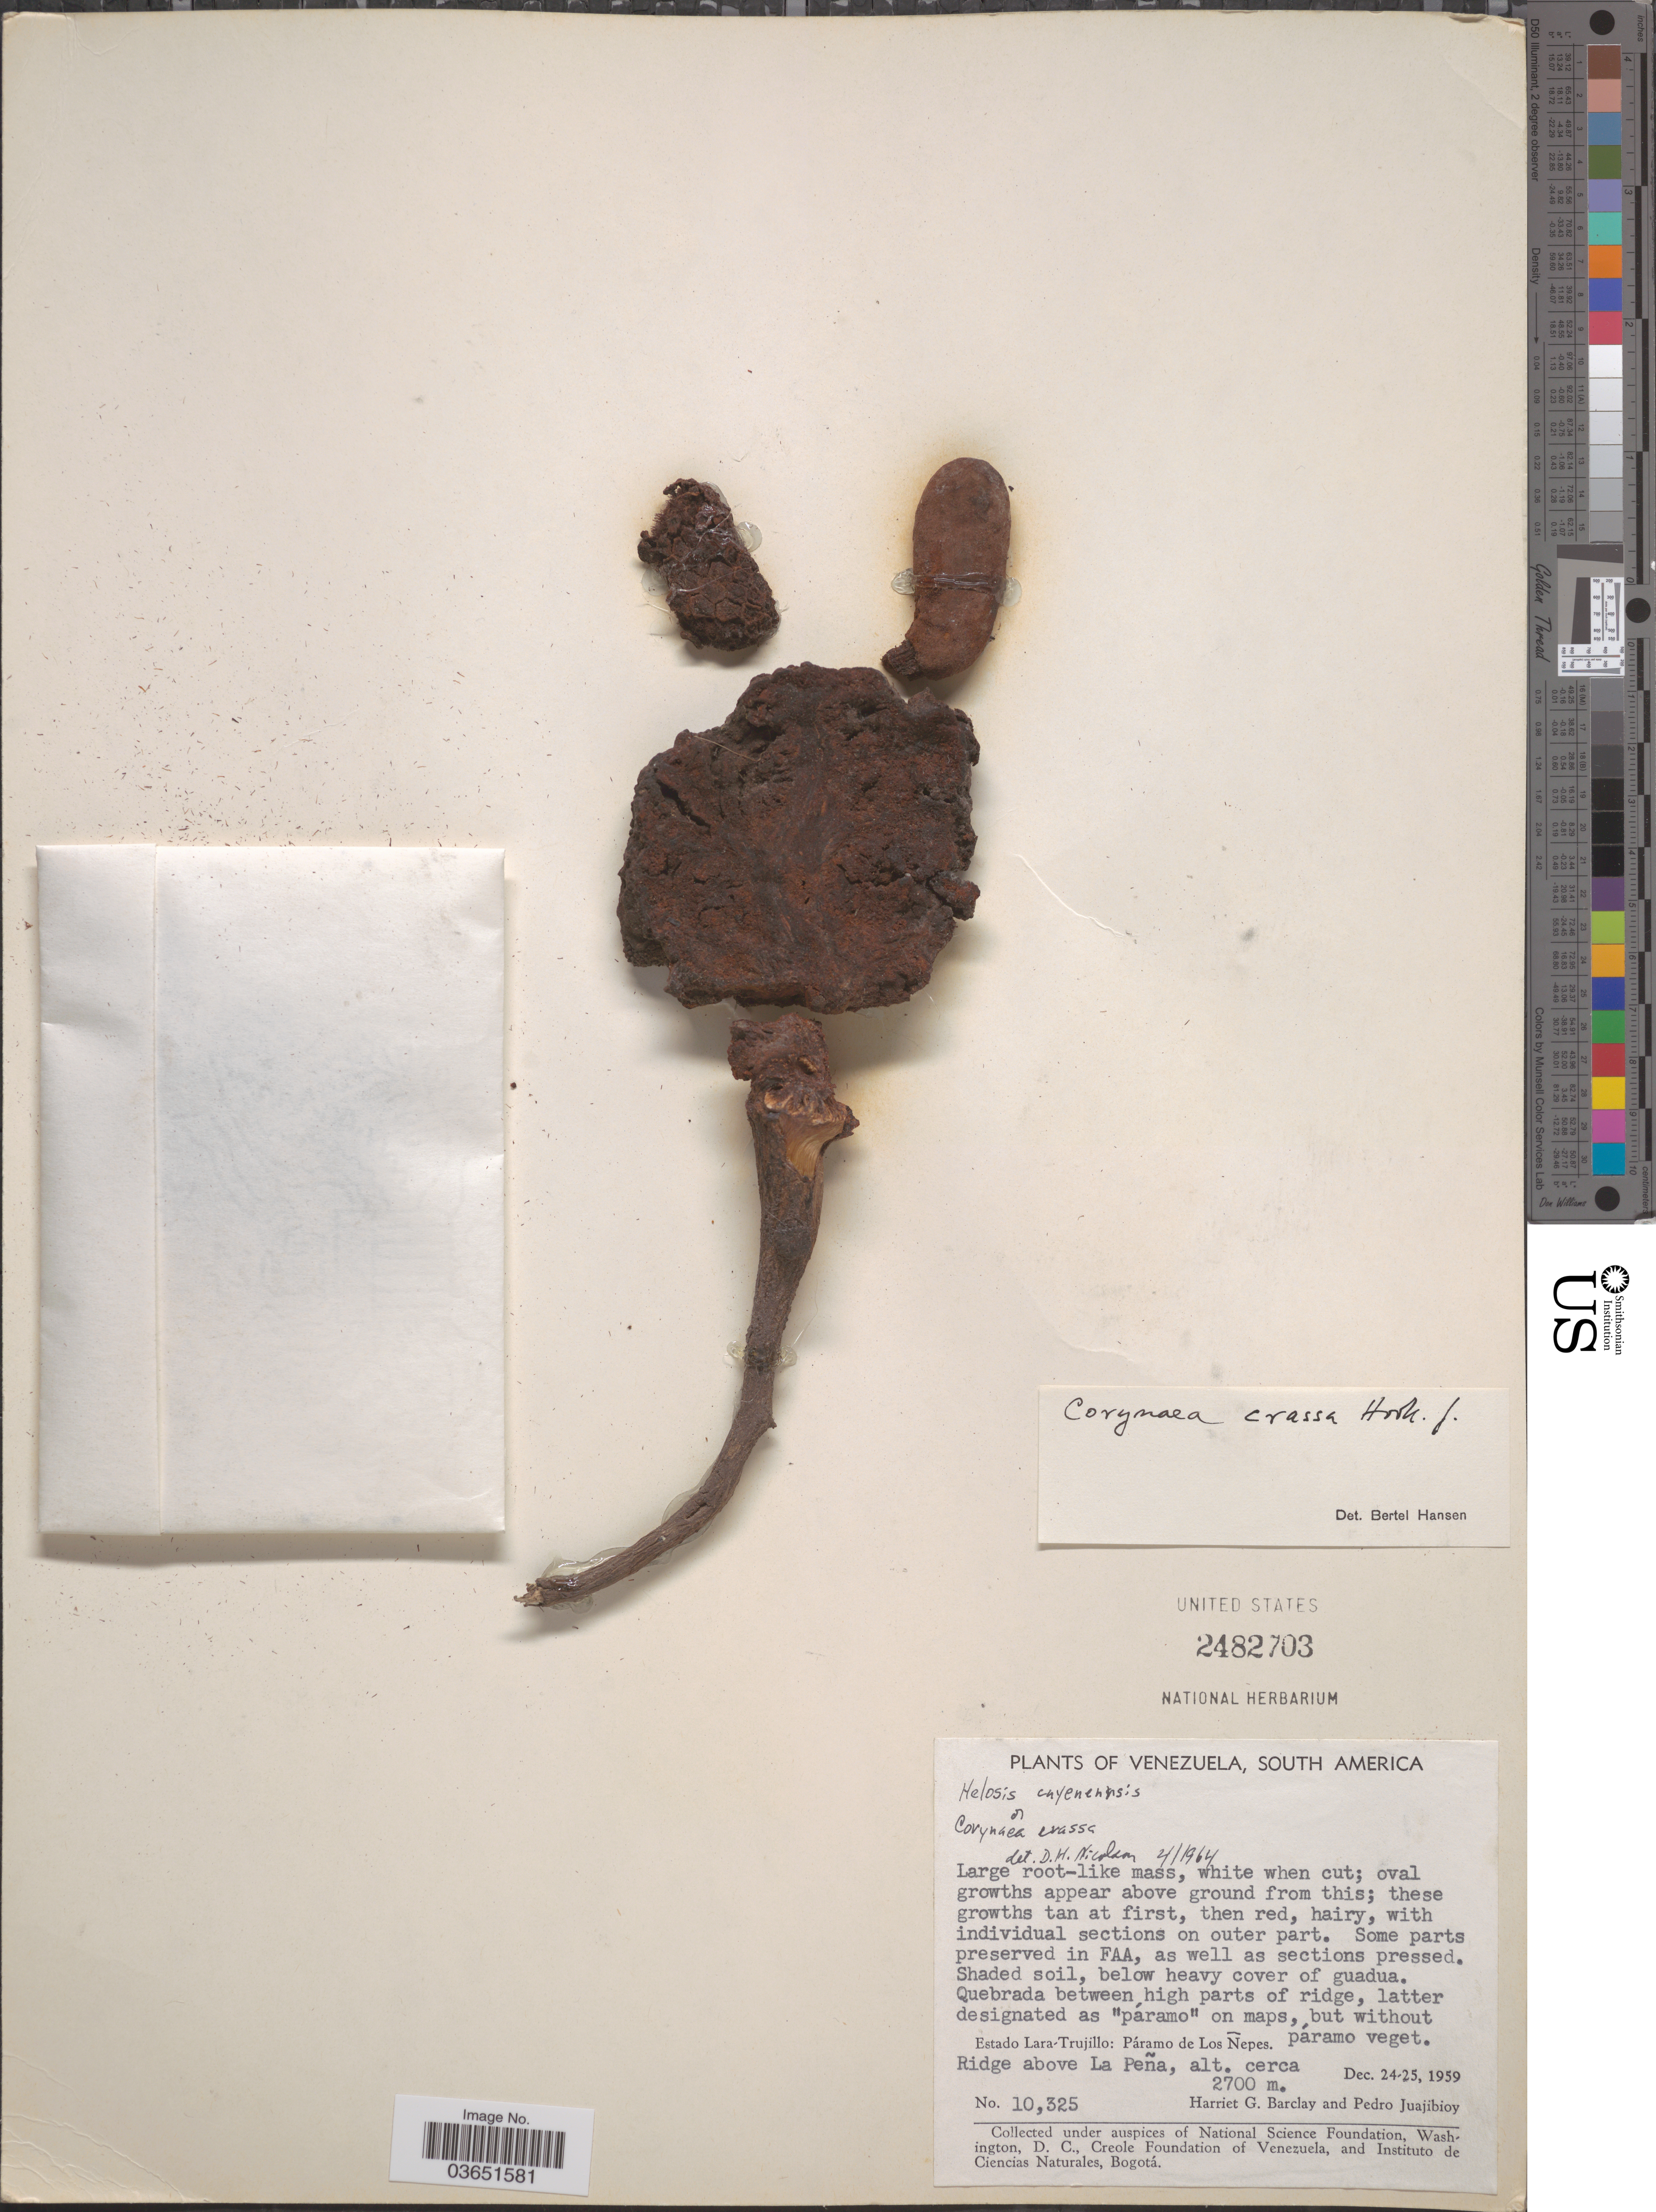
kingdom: Plantae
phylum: Tracheophyta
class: Magnoliopsida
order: Santalales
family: Balanophoraceae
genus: Corynaea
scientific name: Corynaea crassa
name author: Hook. f.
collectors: H. G. Barclay & P. Juajibioy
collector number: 10325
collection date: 1959-12-24/1959-12-25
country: Venezuela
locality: Estado Lara-Trujillo: Páramo de Los Ñepes. Ridge above La Pena.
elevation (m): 2700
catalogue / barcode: US 2482703